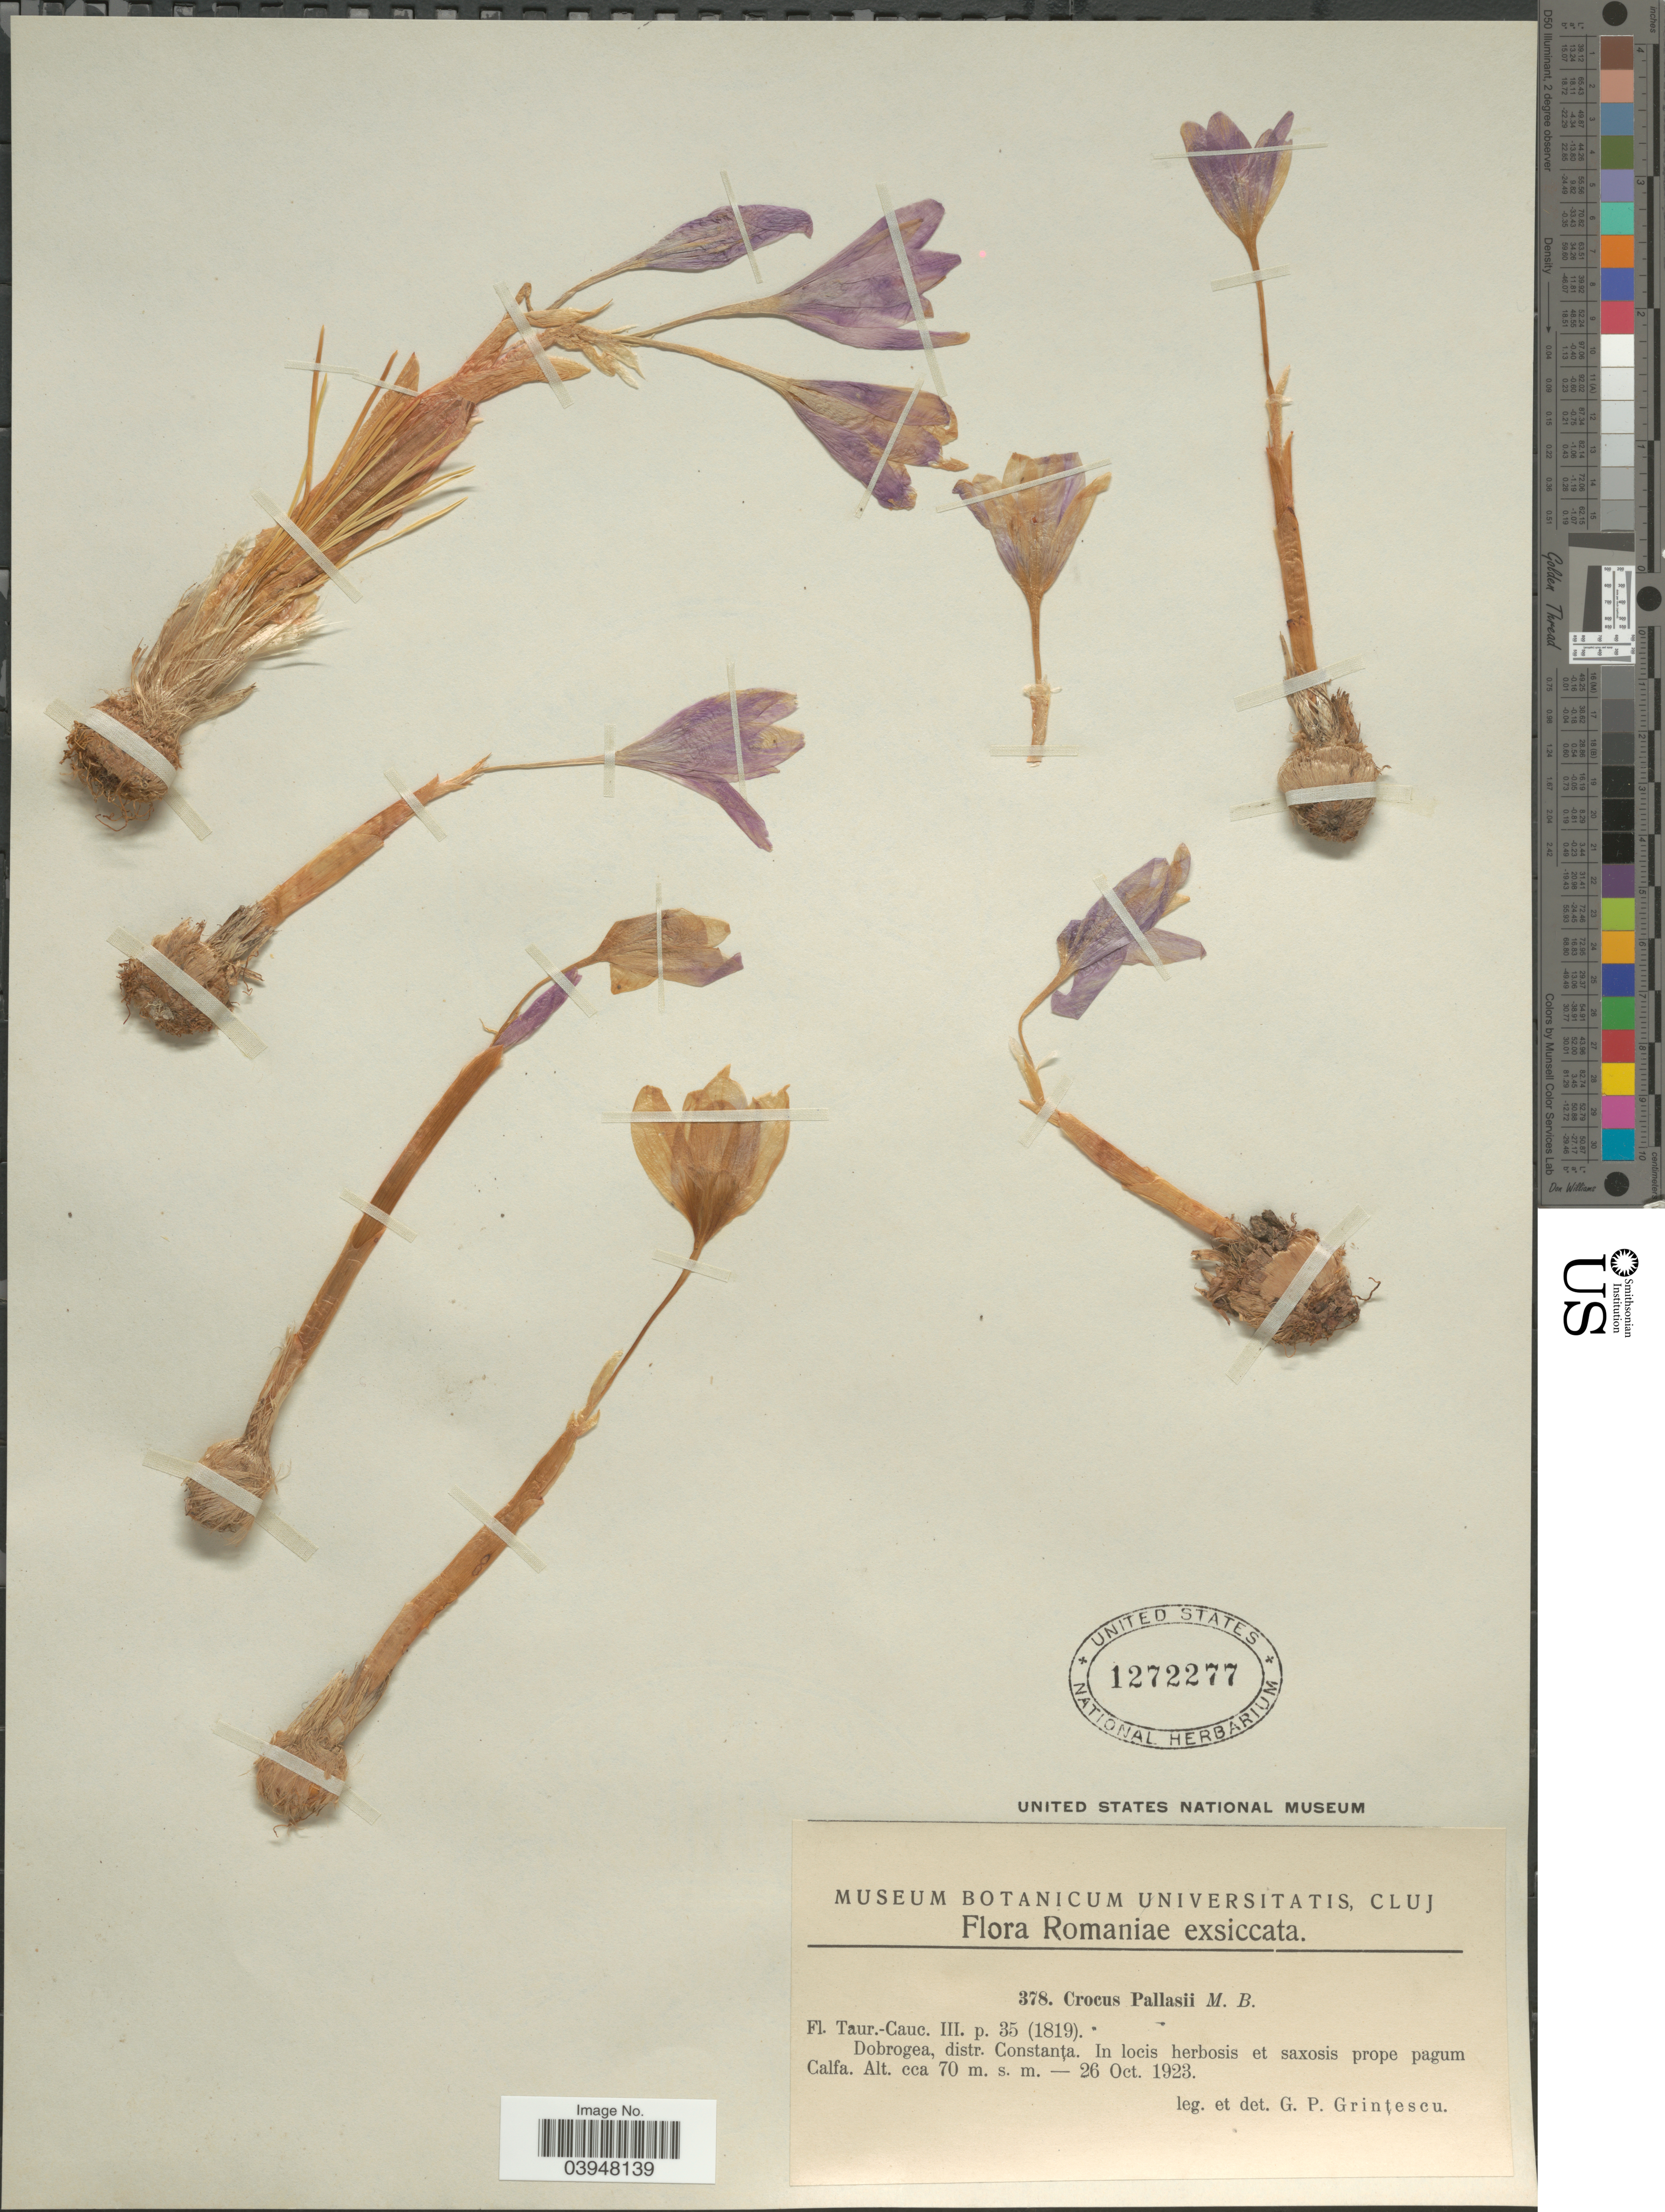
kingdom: Plantae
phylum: Tracheophyta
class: Liliopsida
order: Asparagales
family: Iridaceae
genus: Crocus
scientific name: Crocus pallasii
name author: Goldb.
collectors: G. Grintescu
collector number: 378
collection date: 1923-10-26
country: Romania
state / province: Constanta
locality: Romaniae. Dobrogea, distr. Constanta. In locis herbosis et saxosis prope pagum Calfa.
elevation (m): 70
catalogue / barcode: US 1272277